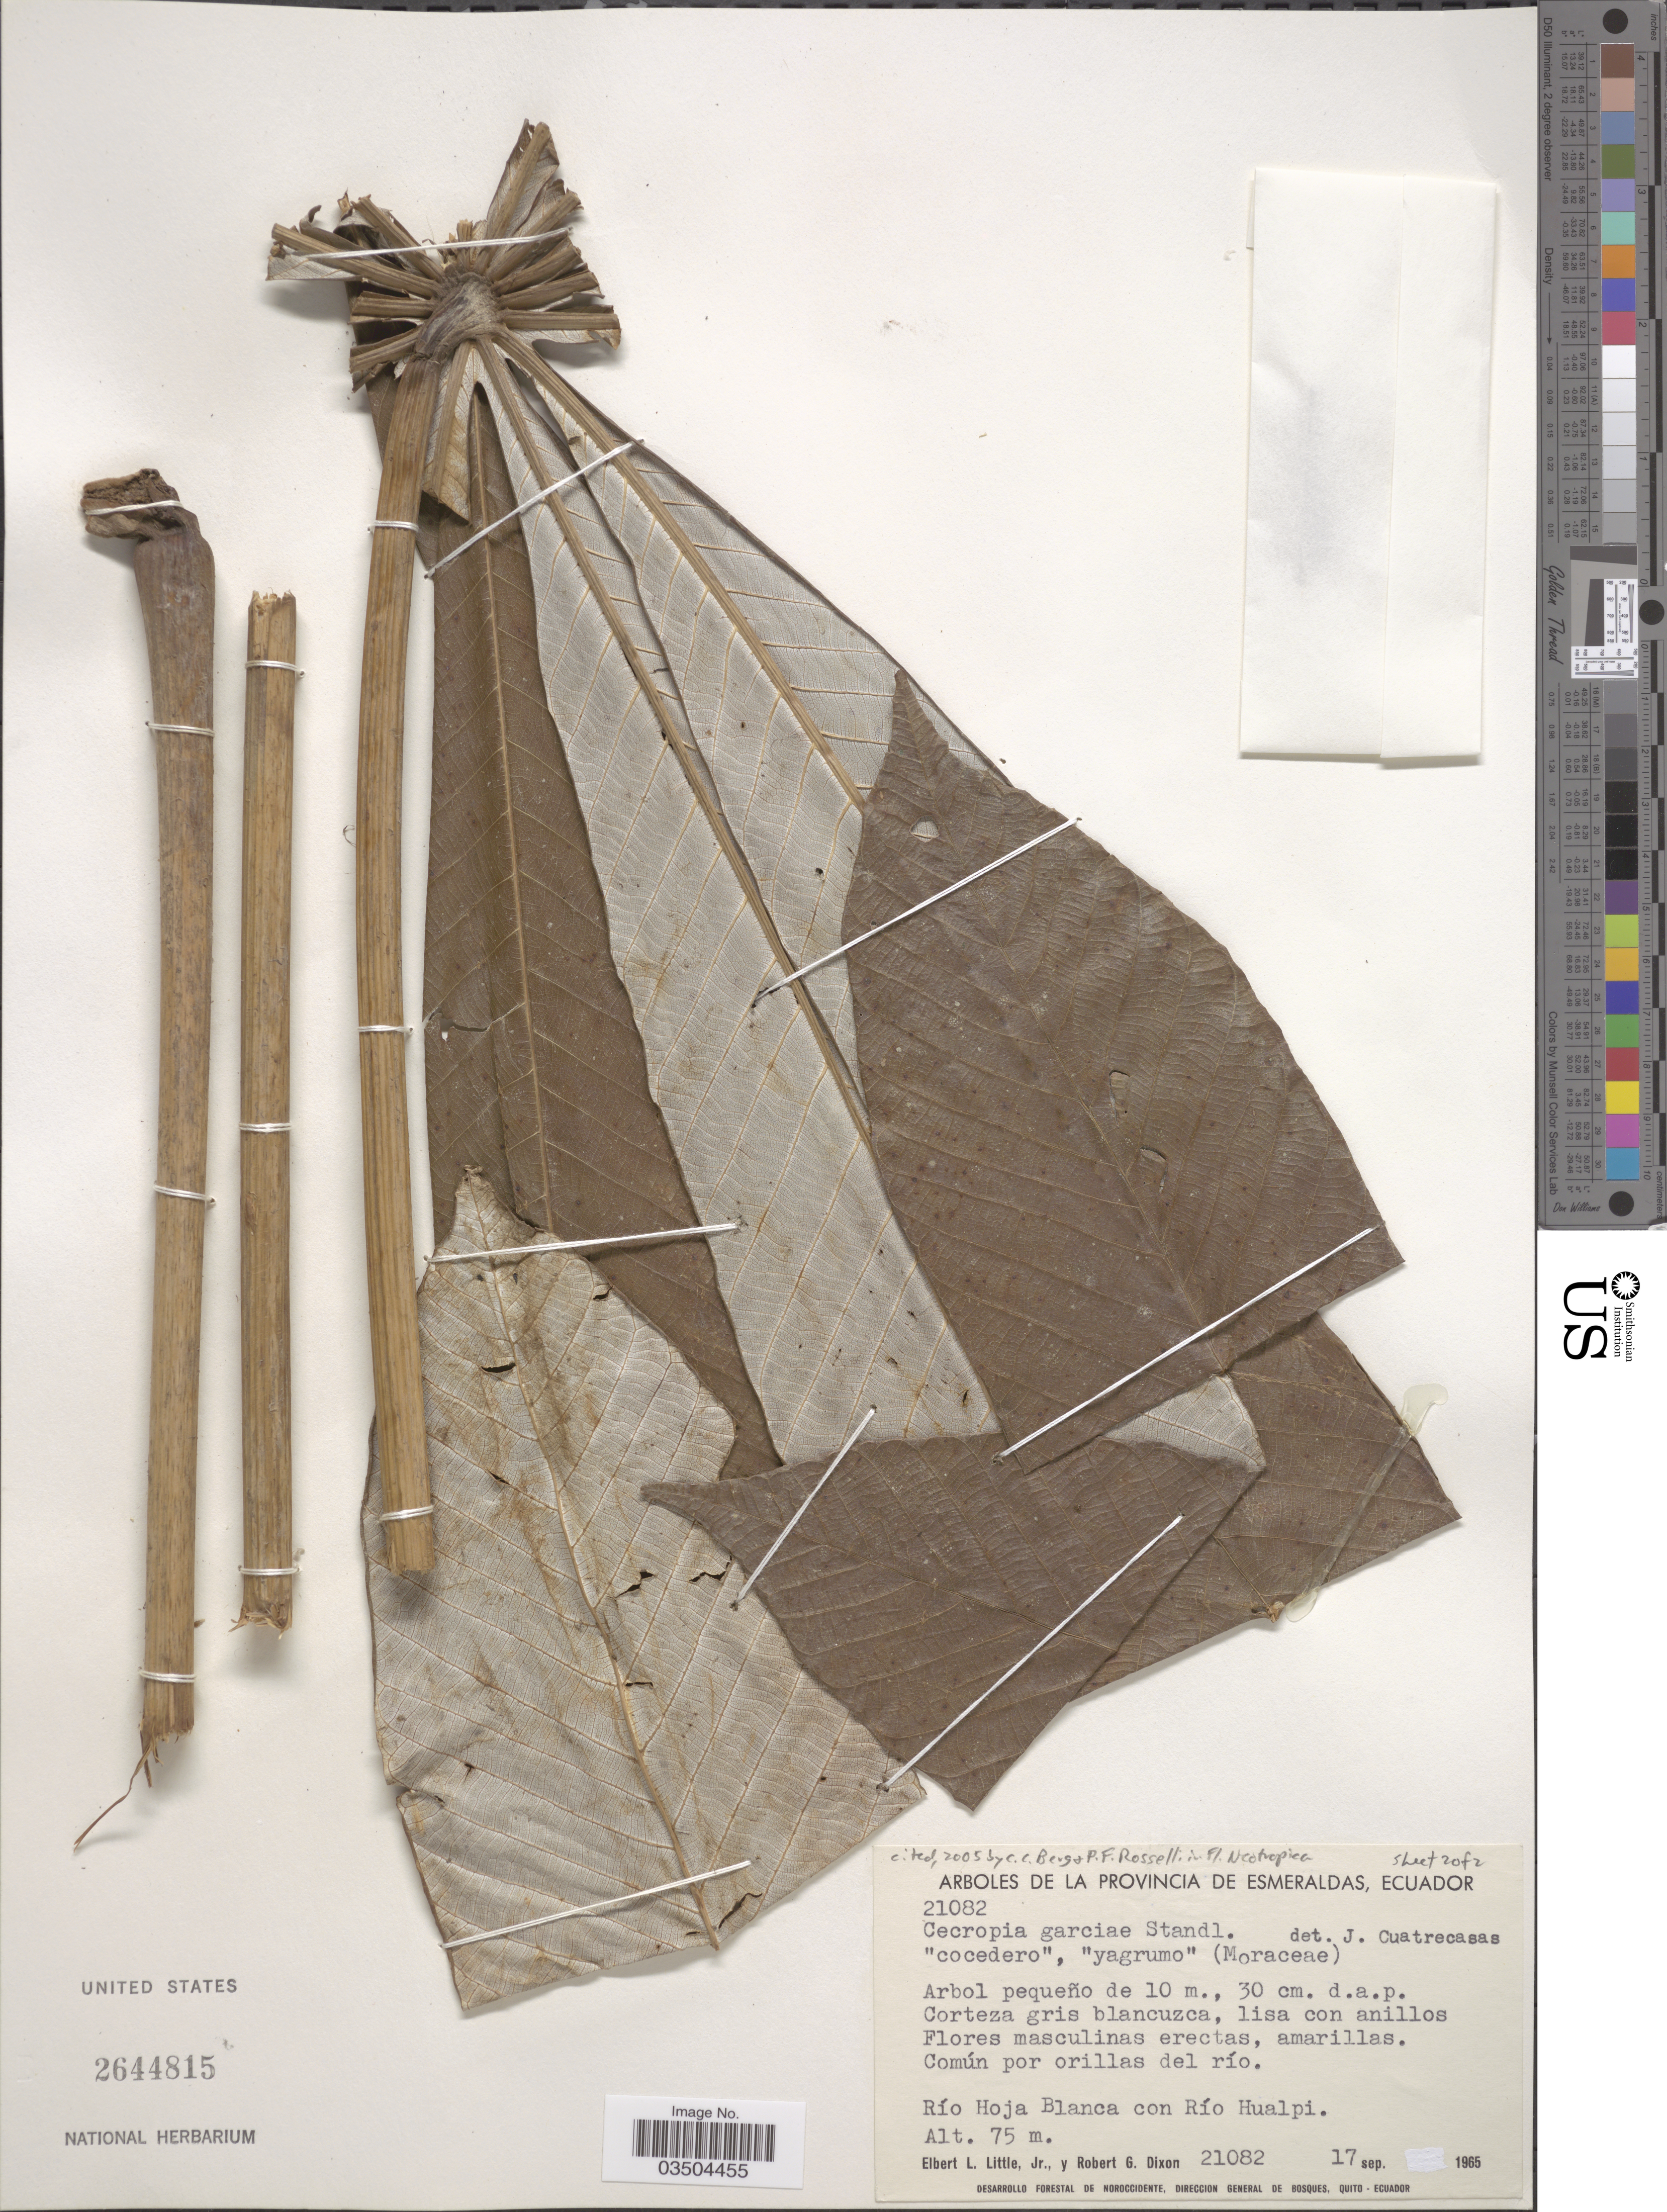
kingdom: Plantae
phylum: Tracheophyta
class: Magnoliopsida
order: Rosales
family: Urticaceae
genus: Cecropia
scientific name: Cecropia garciae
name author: Standl.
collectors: E. L. Little & R. G. Dixon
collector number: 21082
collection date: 1965-09-17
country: Ecuador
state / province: Esmeraldas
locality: Río Hoja Blanca con Río Hualpi.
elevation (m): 75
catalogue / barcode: US 2644815